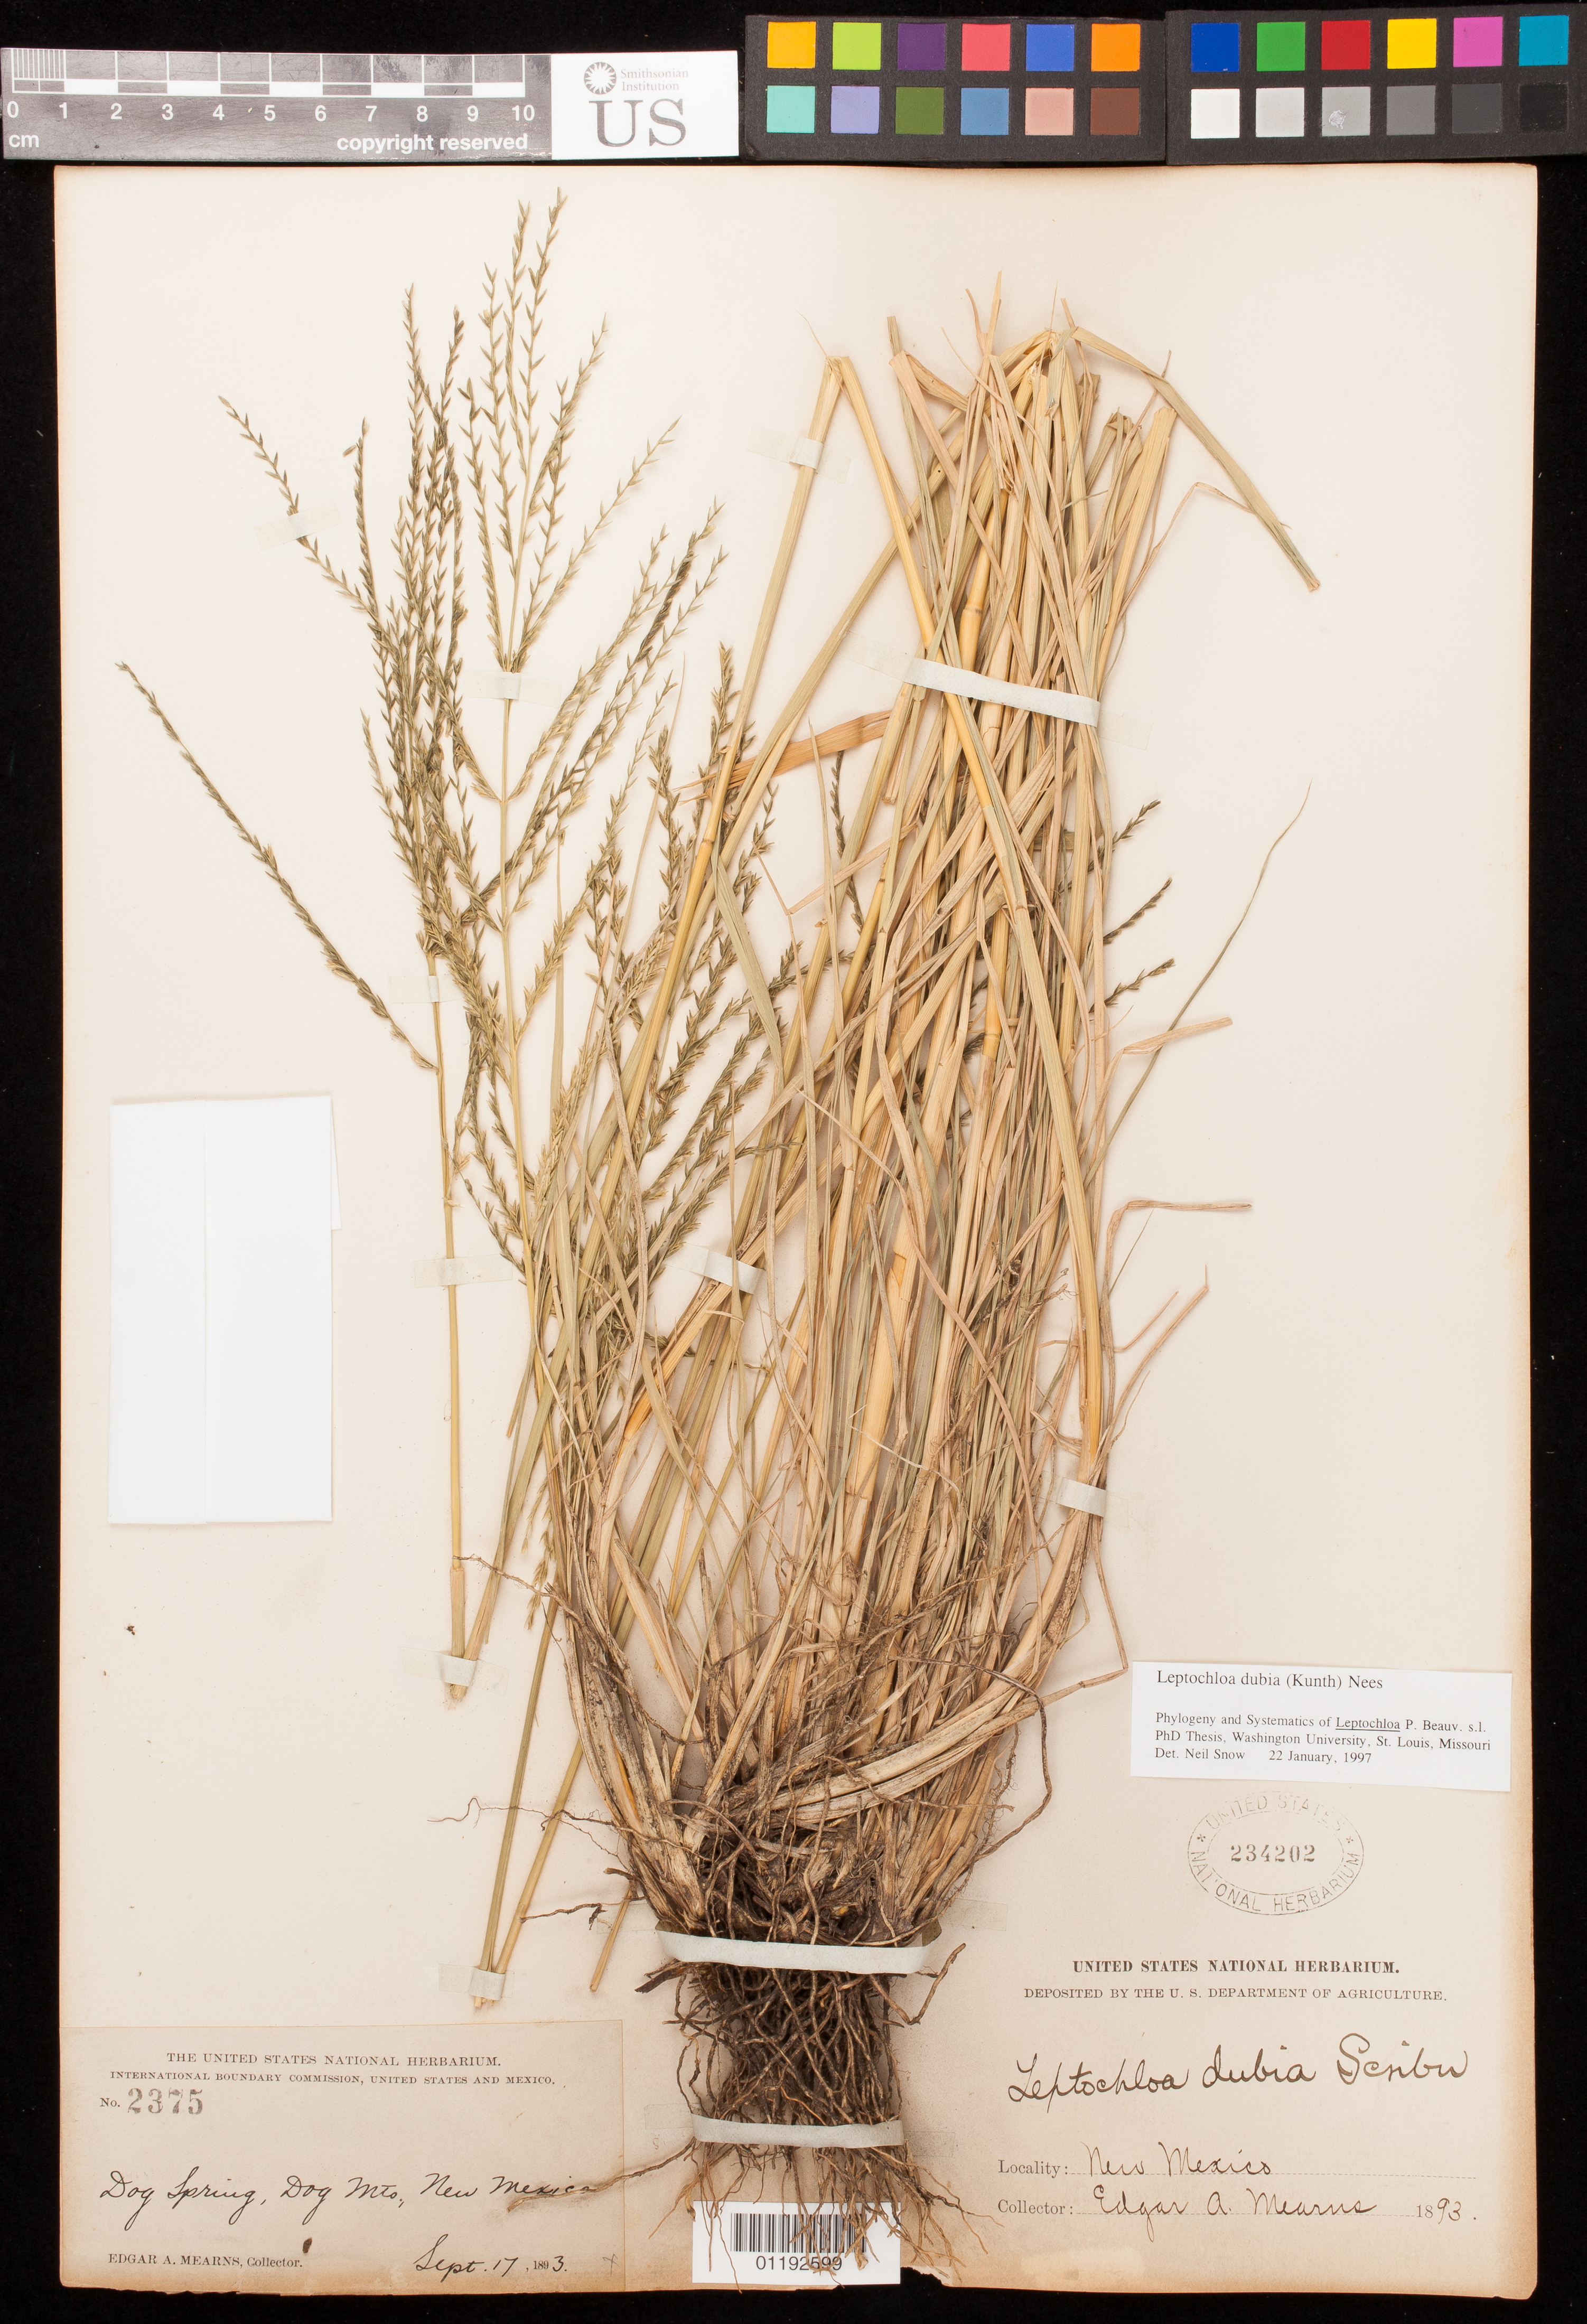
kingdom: Plantae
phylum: Tracheophyta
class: Liliopsida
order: Poales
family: Poaceae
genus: Leptochloa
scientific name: Leptochloa dubia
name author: (Kunth) Nees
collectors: E. A. Mearns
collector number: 2375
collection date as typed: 17 Sep 1893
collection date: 1893-09-17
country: United States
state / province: New Mexico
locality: Dog Spring, Dog Mts.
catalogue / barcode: US 234202